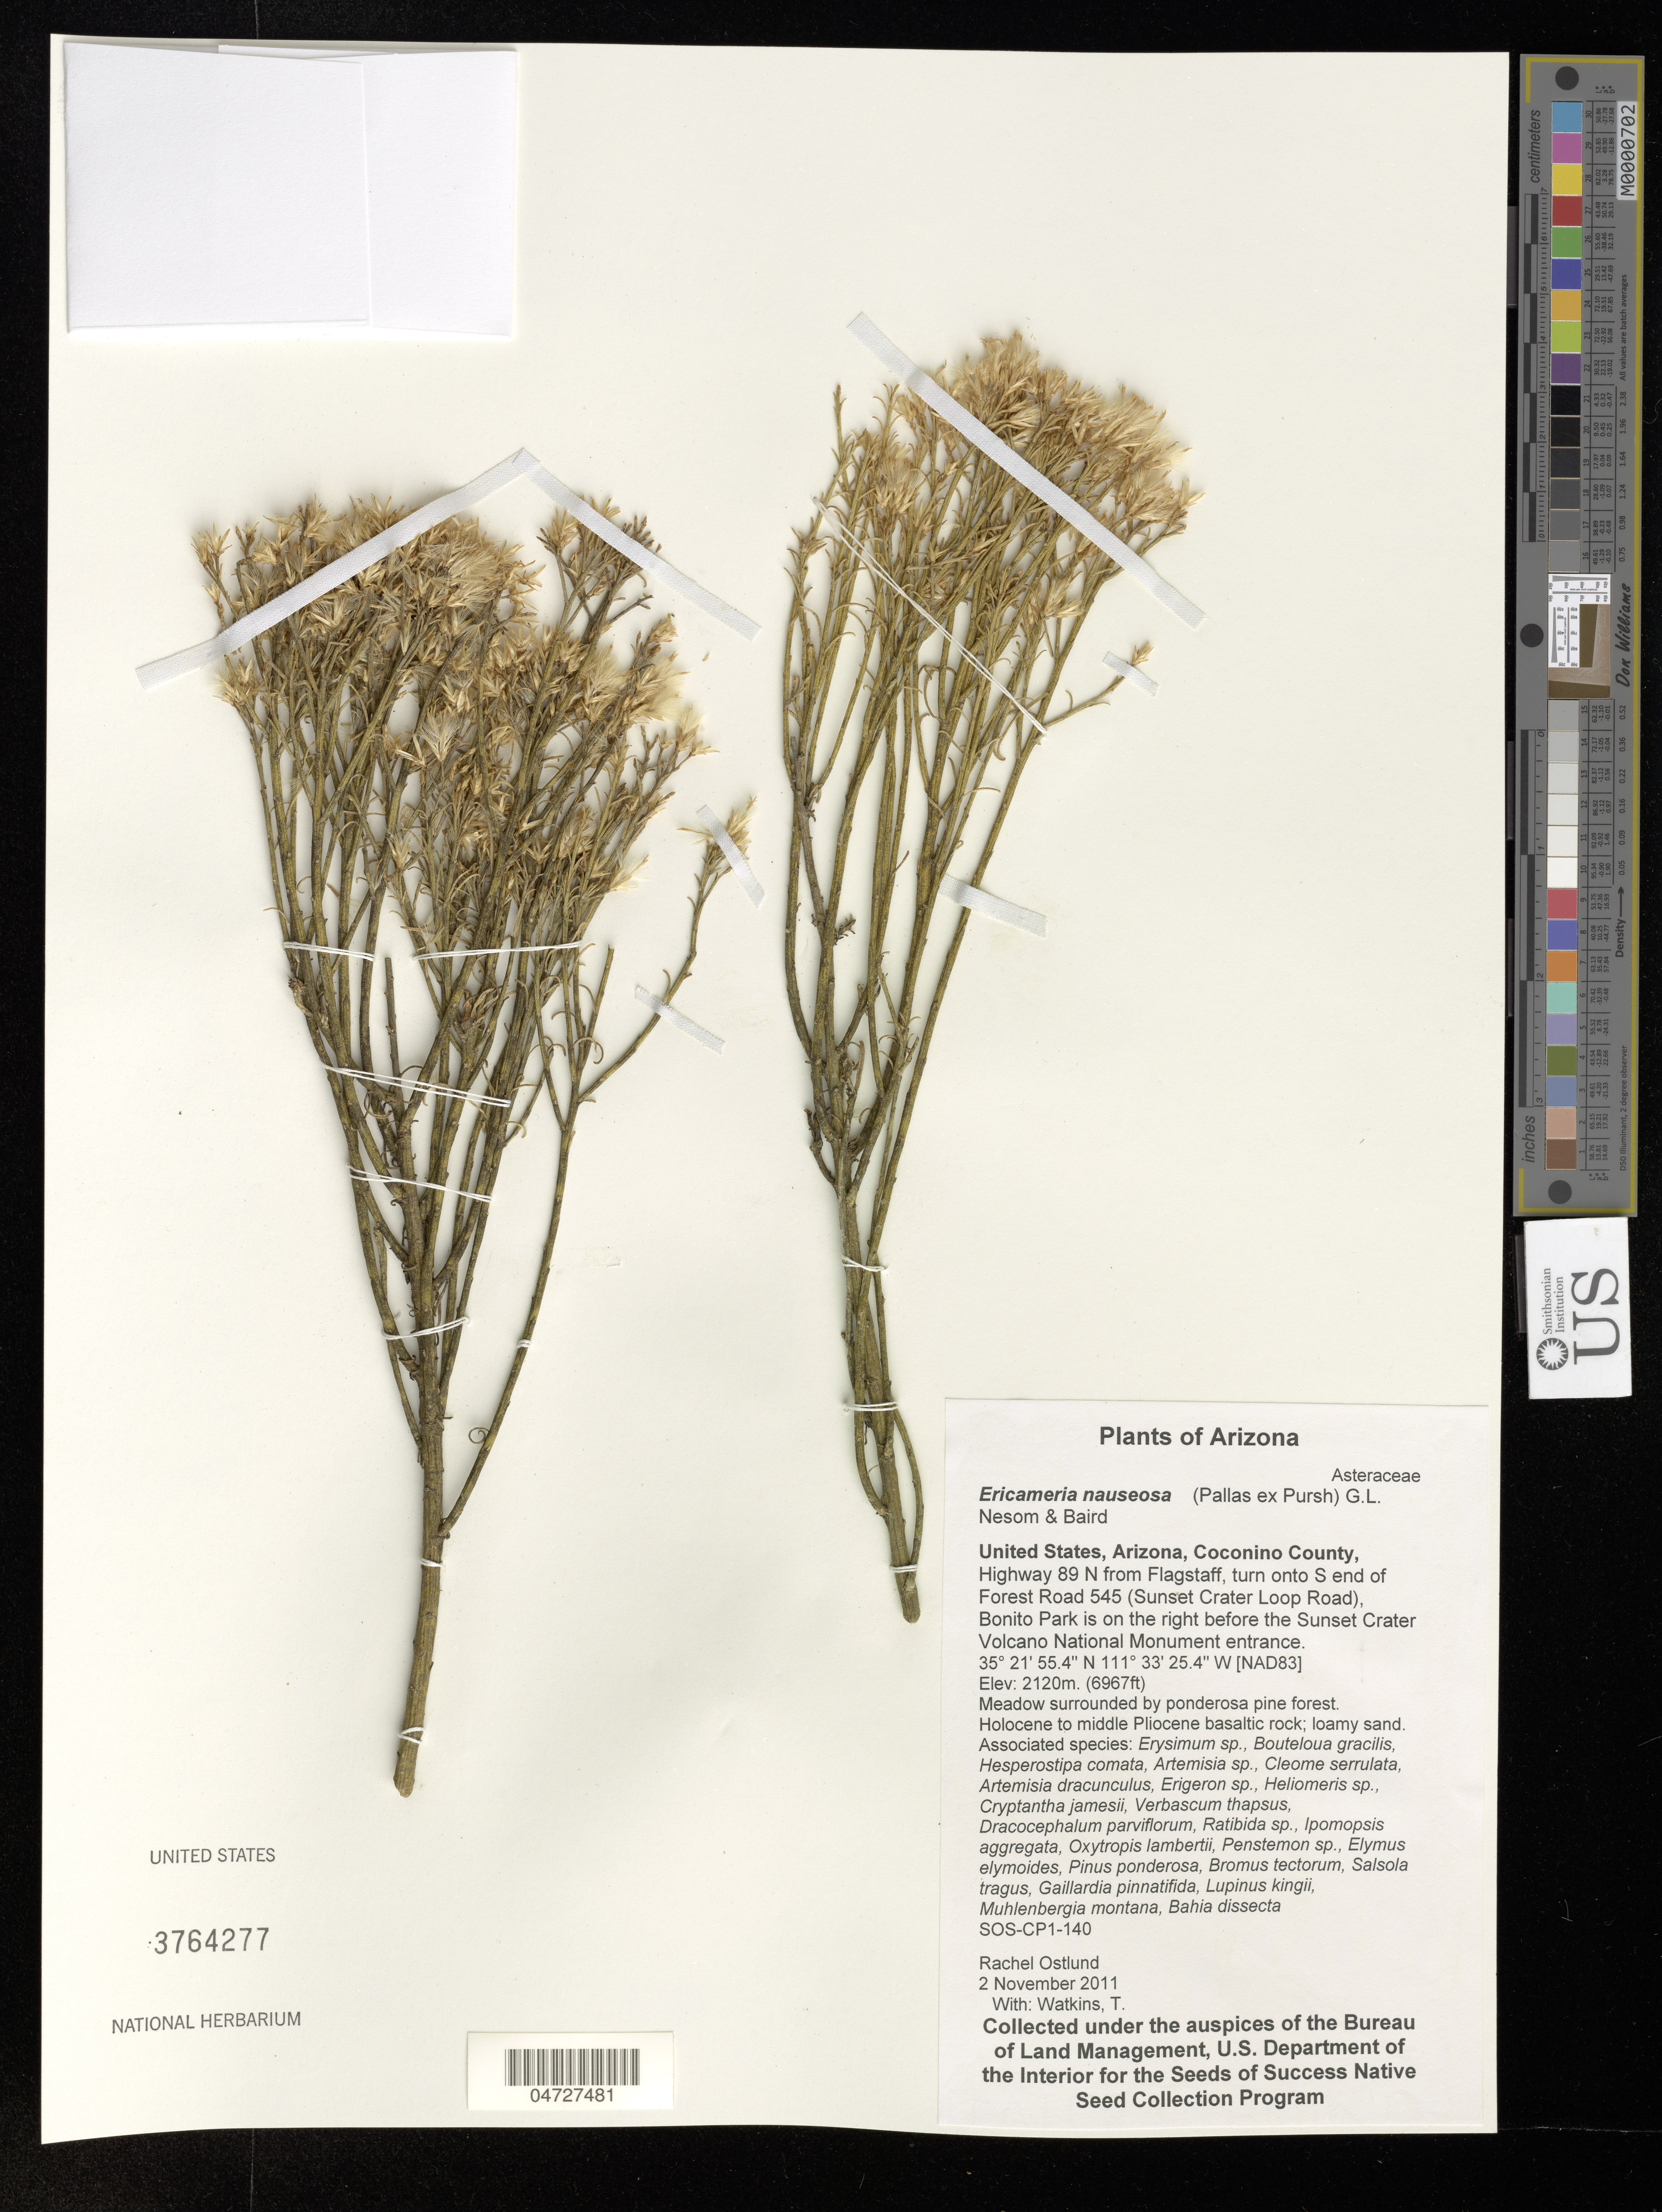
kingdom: Plantae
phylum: Tracheophyta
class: Magnoliopsida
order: Asterales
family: Asteraceae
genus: Ericameria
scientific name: Ericameria nauseosa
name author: (Pall. ex Pursh) G.L. Nesom & G.I. Baird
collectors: R. Ostlund & T. Watkins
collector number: SOS-CP1-140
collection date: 2011-11-02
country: United States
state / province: Arizona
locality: Coconino County, Highway 89 N from Flagstaff, turn onto S end of Forest Road 545 (Sunset Crater Loop Road), Bonito Park is on the right before the Sunset Crater Volcano National Monument entrance.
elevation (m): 2120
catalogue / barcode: US 3764277